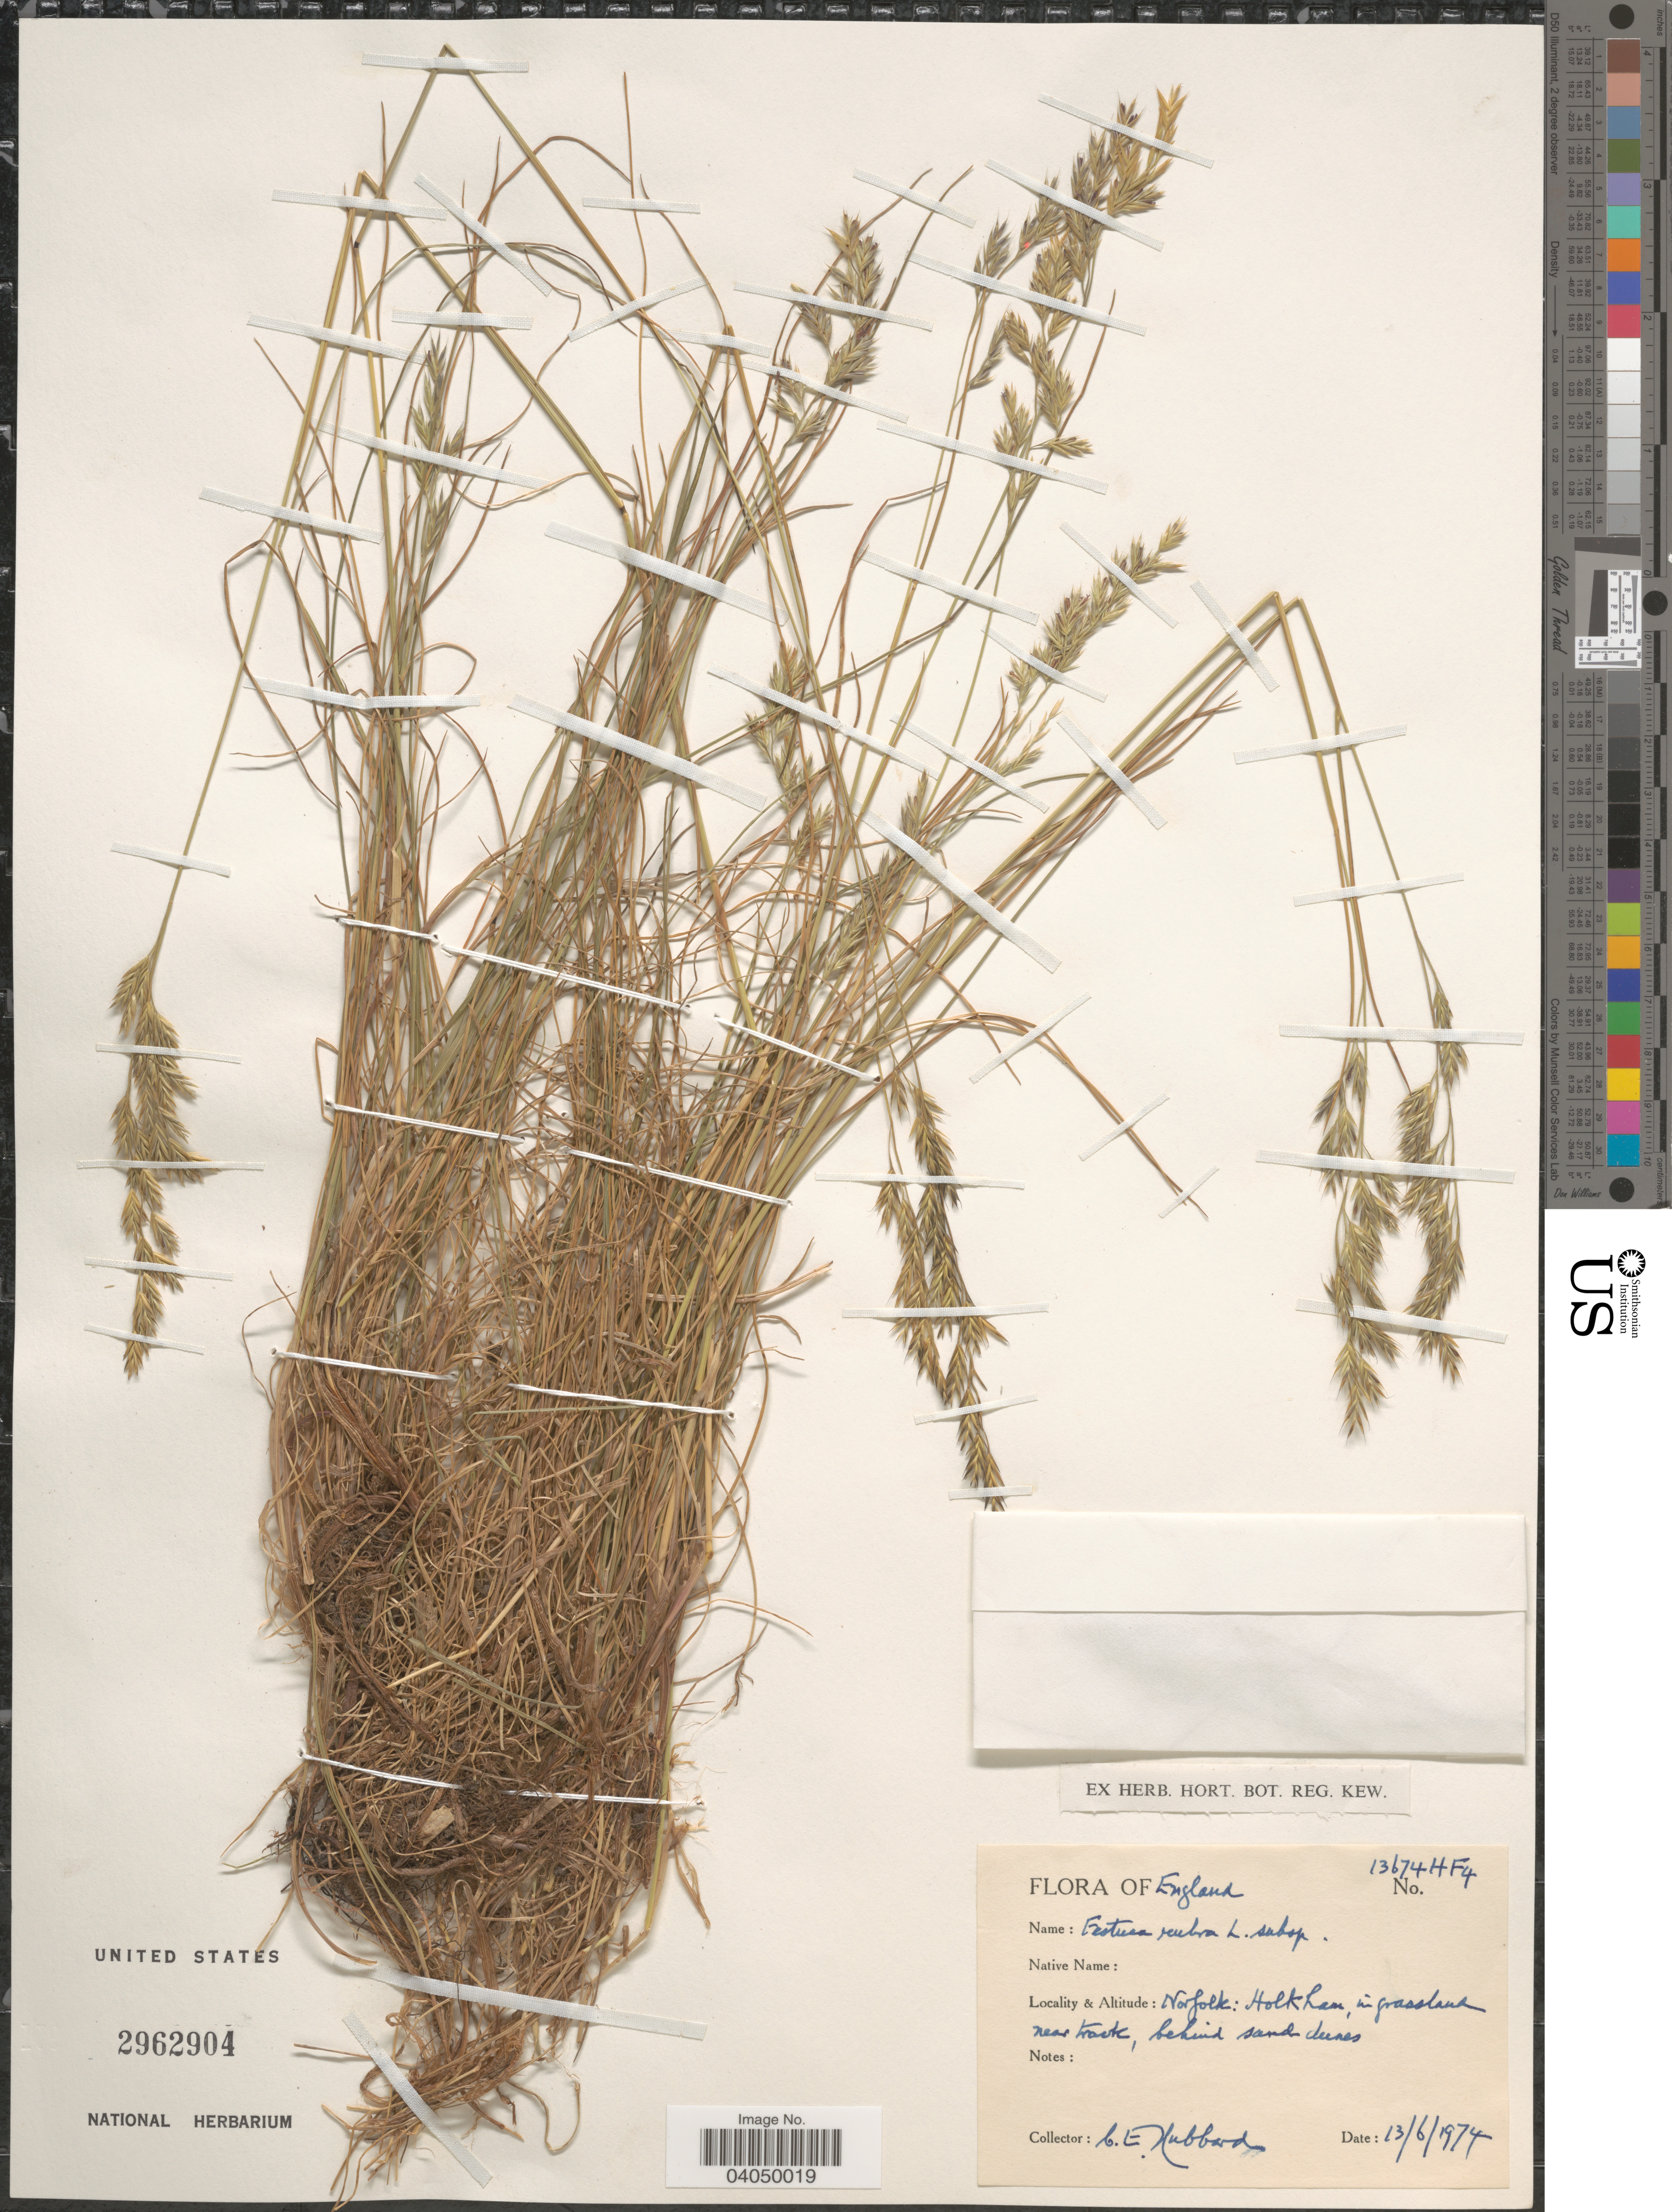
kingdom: Plantae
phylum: Tracheophyta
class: Liliopsida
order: Poales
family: Poaceae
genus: Festuca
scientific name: Festuca rubra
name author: L.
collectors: C. E. Hubbard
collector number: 13674HF4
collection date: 1974-06-13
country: United Kingdom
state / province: England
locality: Norfolk: Holkham, in grassland near track, behind sand dunes.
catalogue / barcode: US 2962904